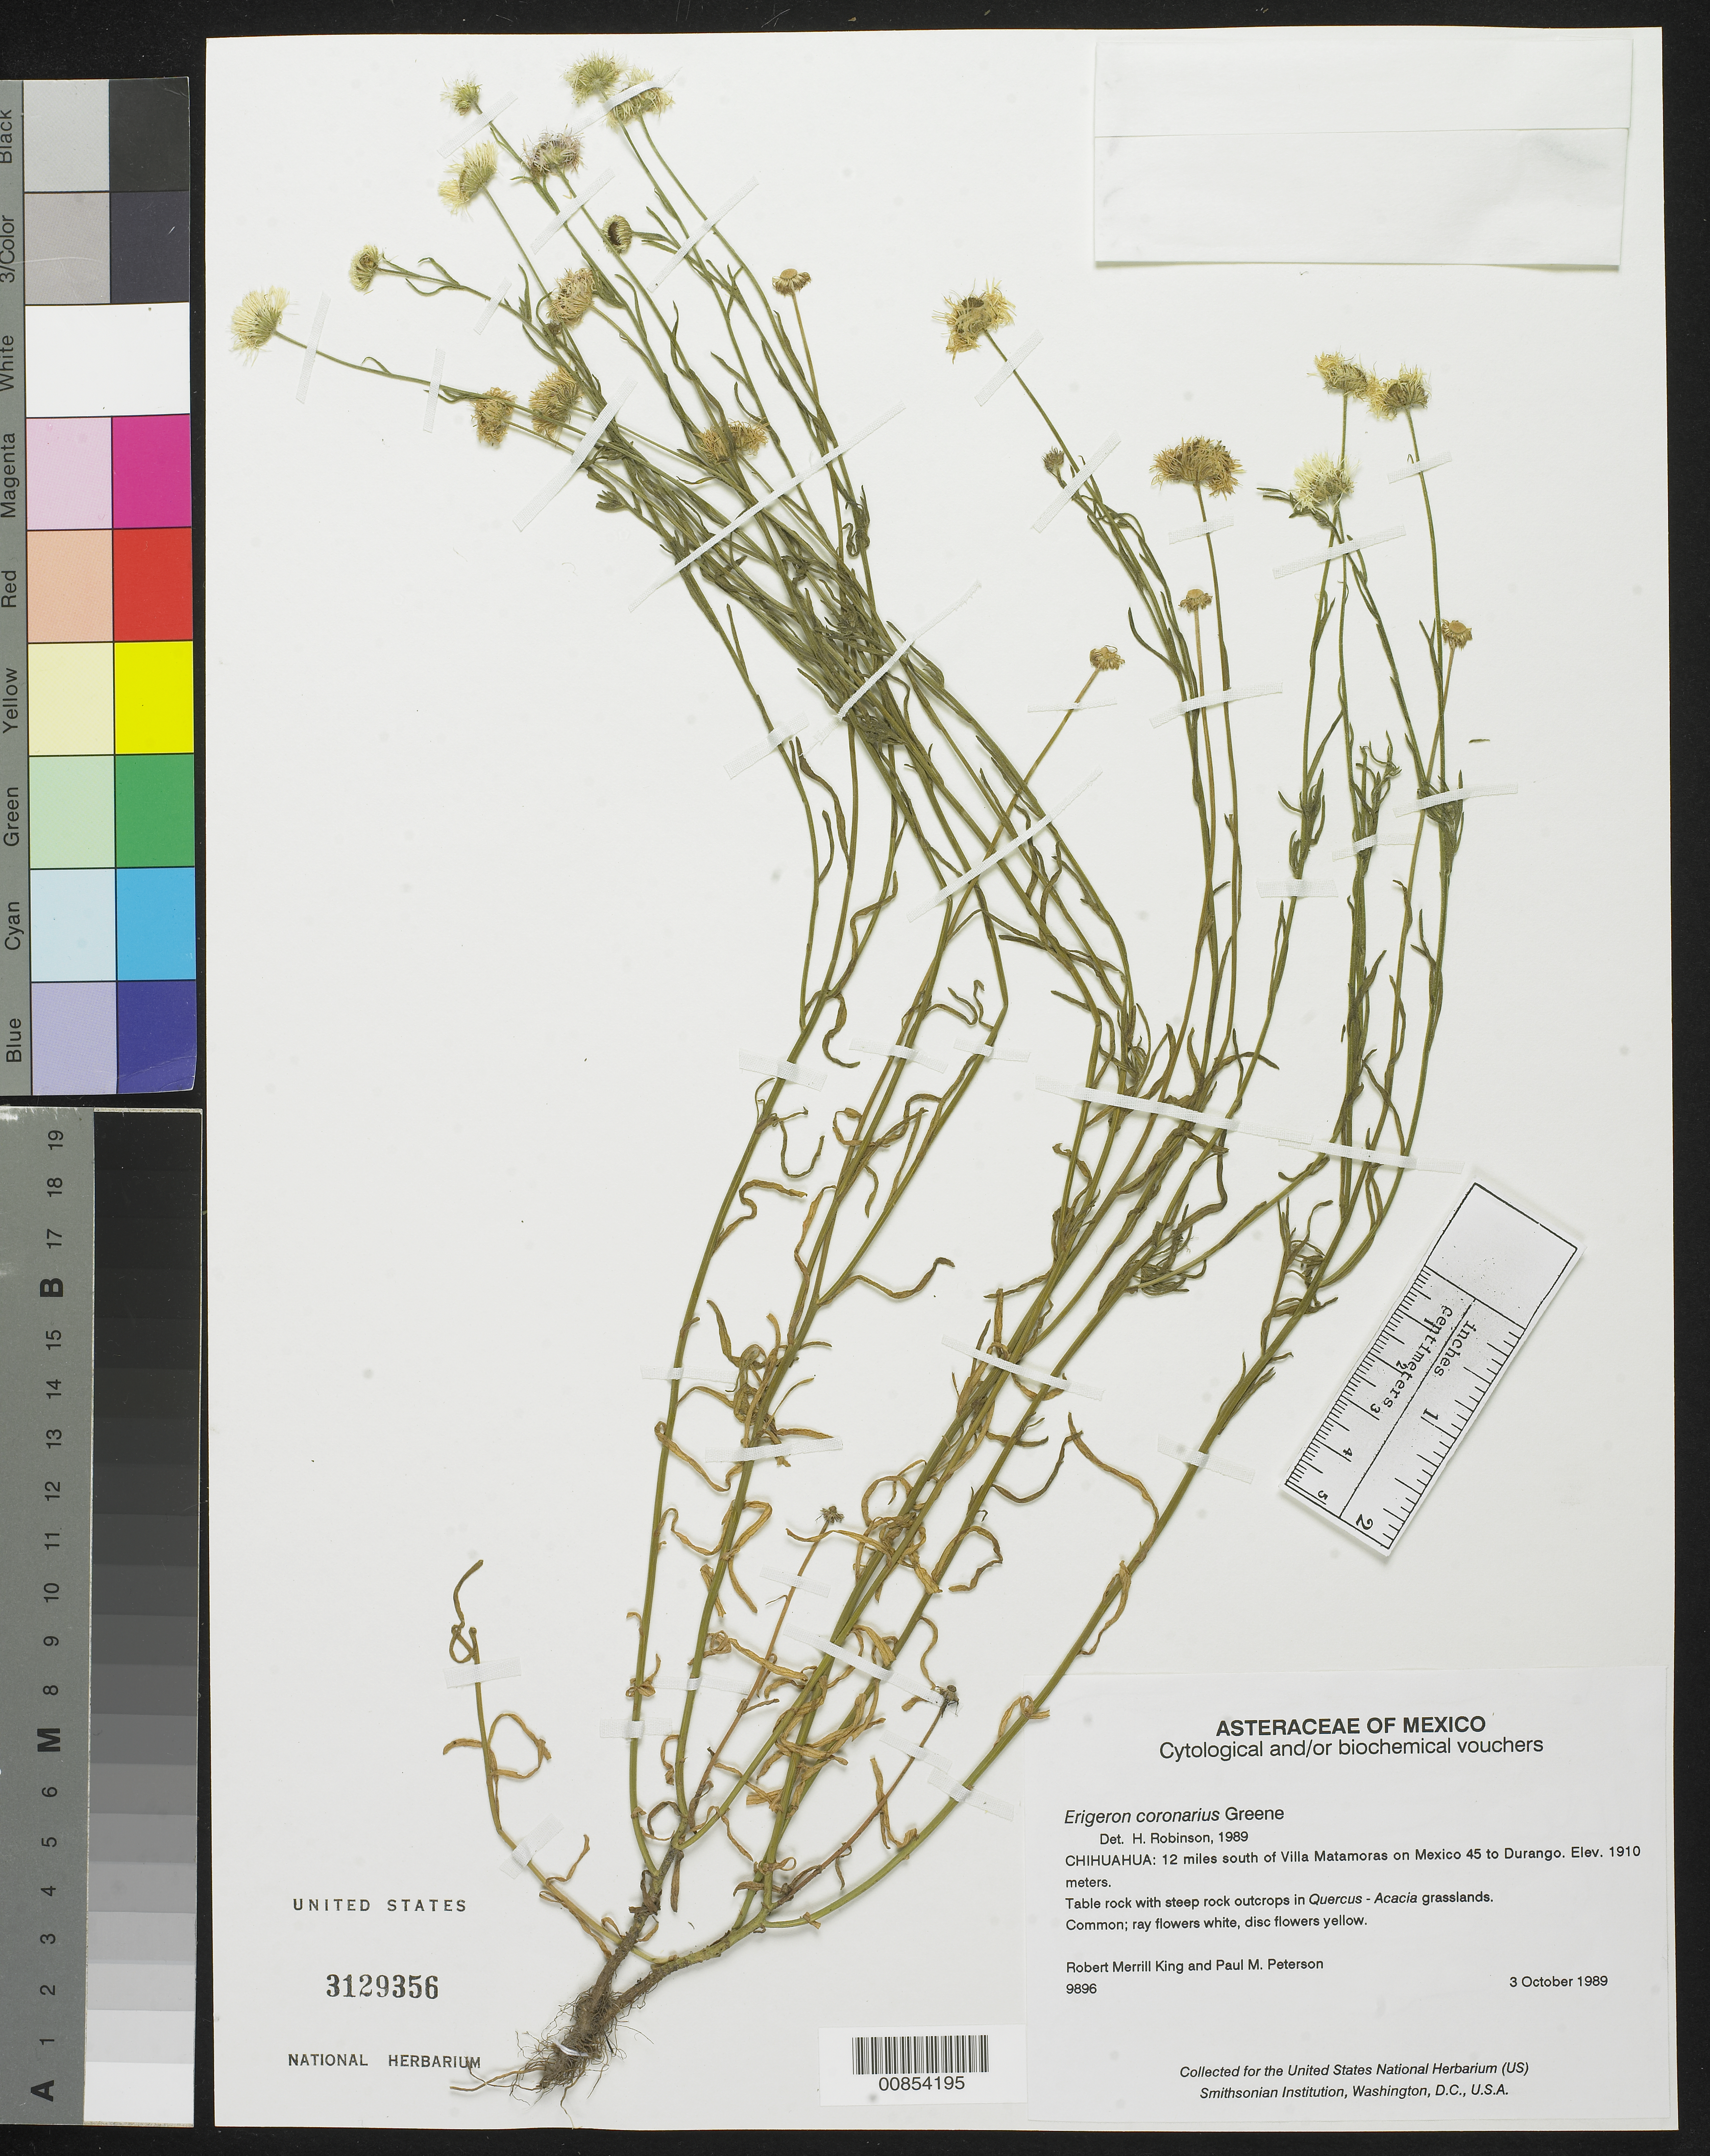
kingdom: Plantae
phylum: Tracheophyta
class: Magnoliopsida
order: Asterales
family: Asteraceae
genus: Erigeron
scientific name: Erigeron coronarius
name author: Greene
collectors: R. M. King & P. M. Peterson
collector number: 9896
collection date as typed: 03 Oct 1989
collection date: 1989-10-03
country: Mexico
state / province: Chihuahua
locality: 12 miles south of Villa Matamoros on Mexico 45 to Durango.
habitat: Table rock with steep rock outcrops in Quercus-Acacia grasslands.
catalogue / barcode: US 3129356